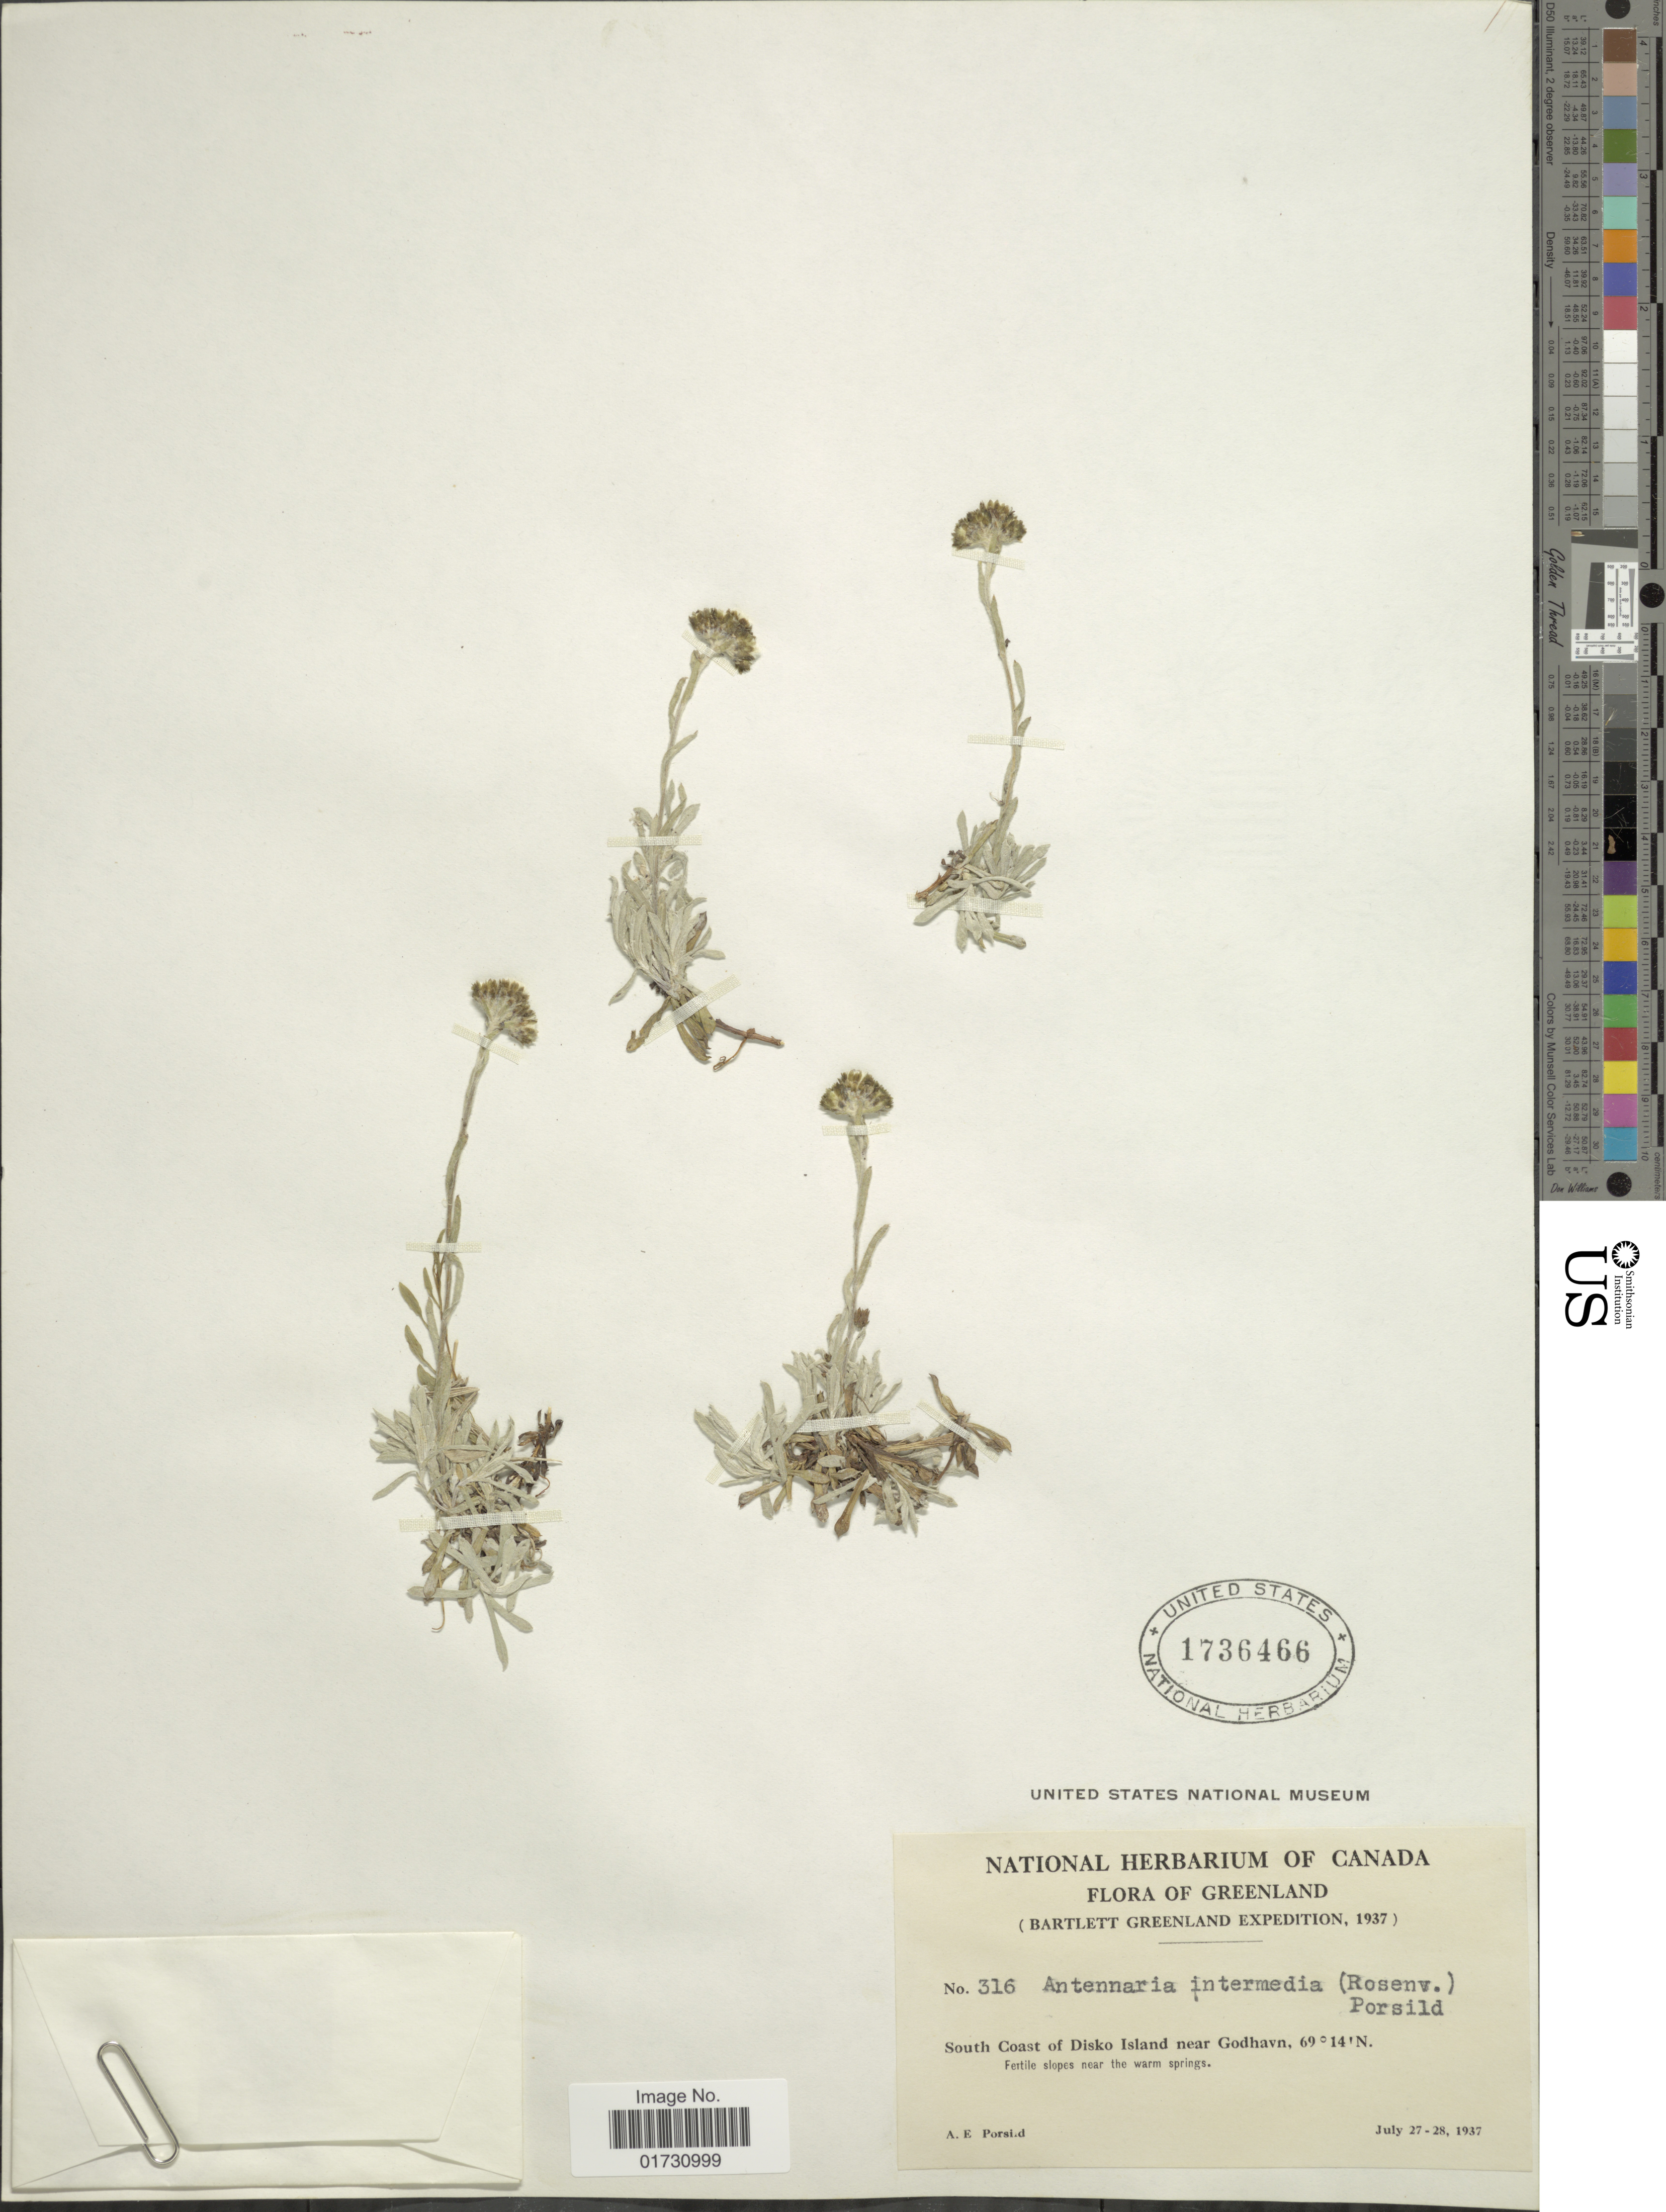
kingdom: Plantae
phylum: Tracheophyta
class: Magnoliopsida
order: Asterales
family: Asteraceae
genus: Antennaria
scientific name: Antennaria intermedia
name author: (Rosenv.) Porsild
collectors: A. E. Porsild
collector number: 316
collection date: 1937-07-27/1937-07-28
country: Greenland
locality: Bartlett Greenland, South Coast of Disko Island near Godhavn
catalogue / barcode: US 1736466